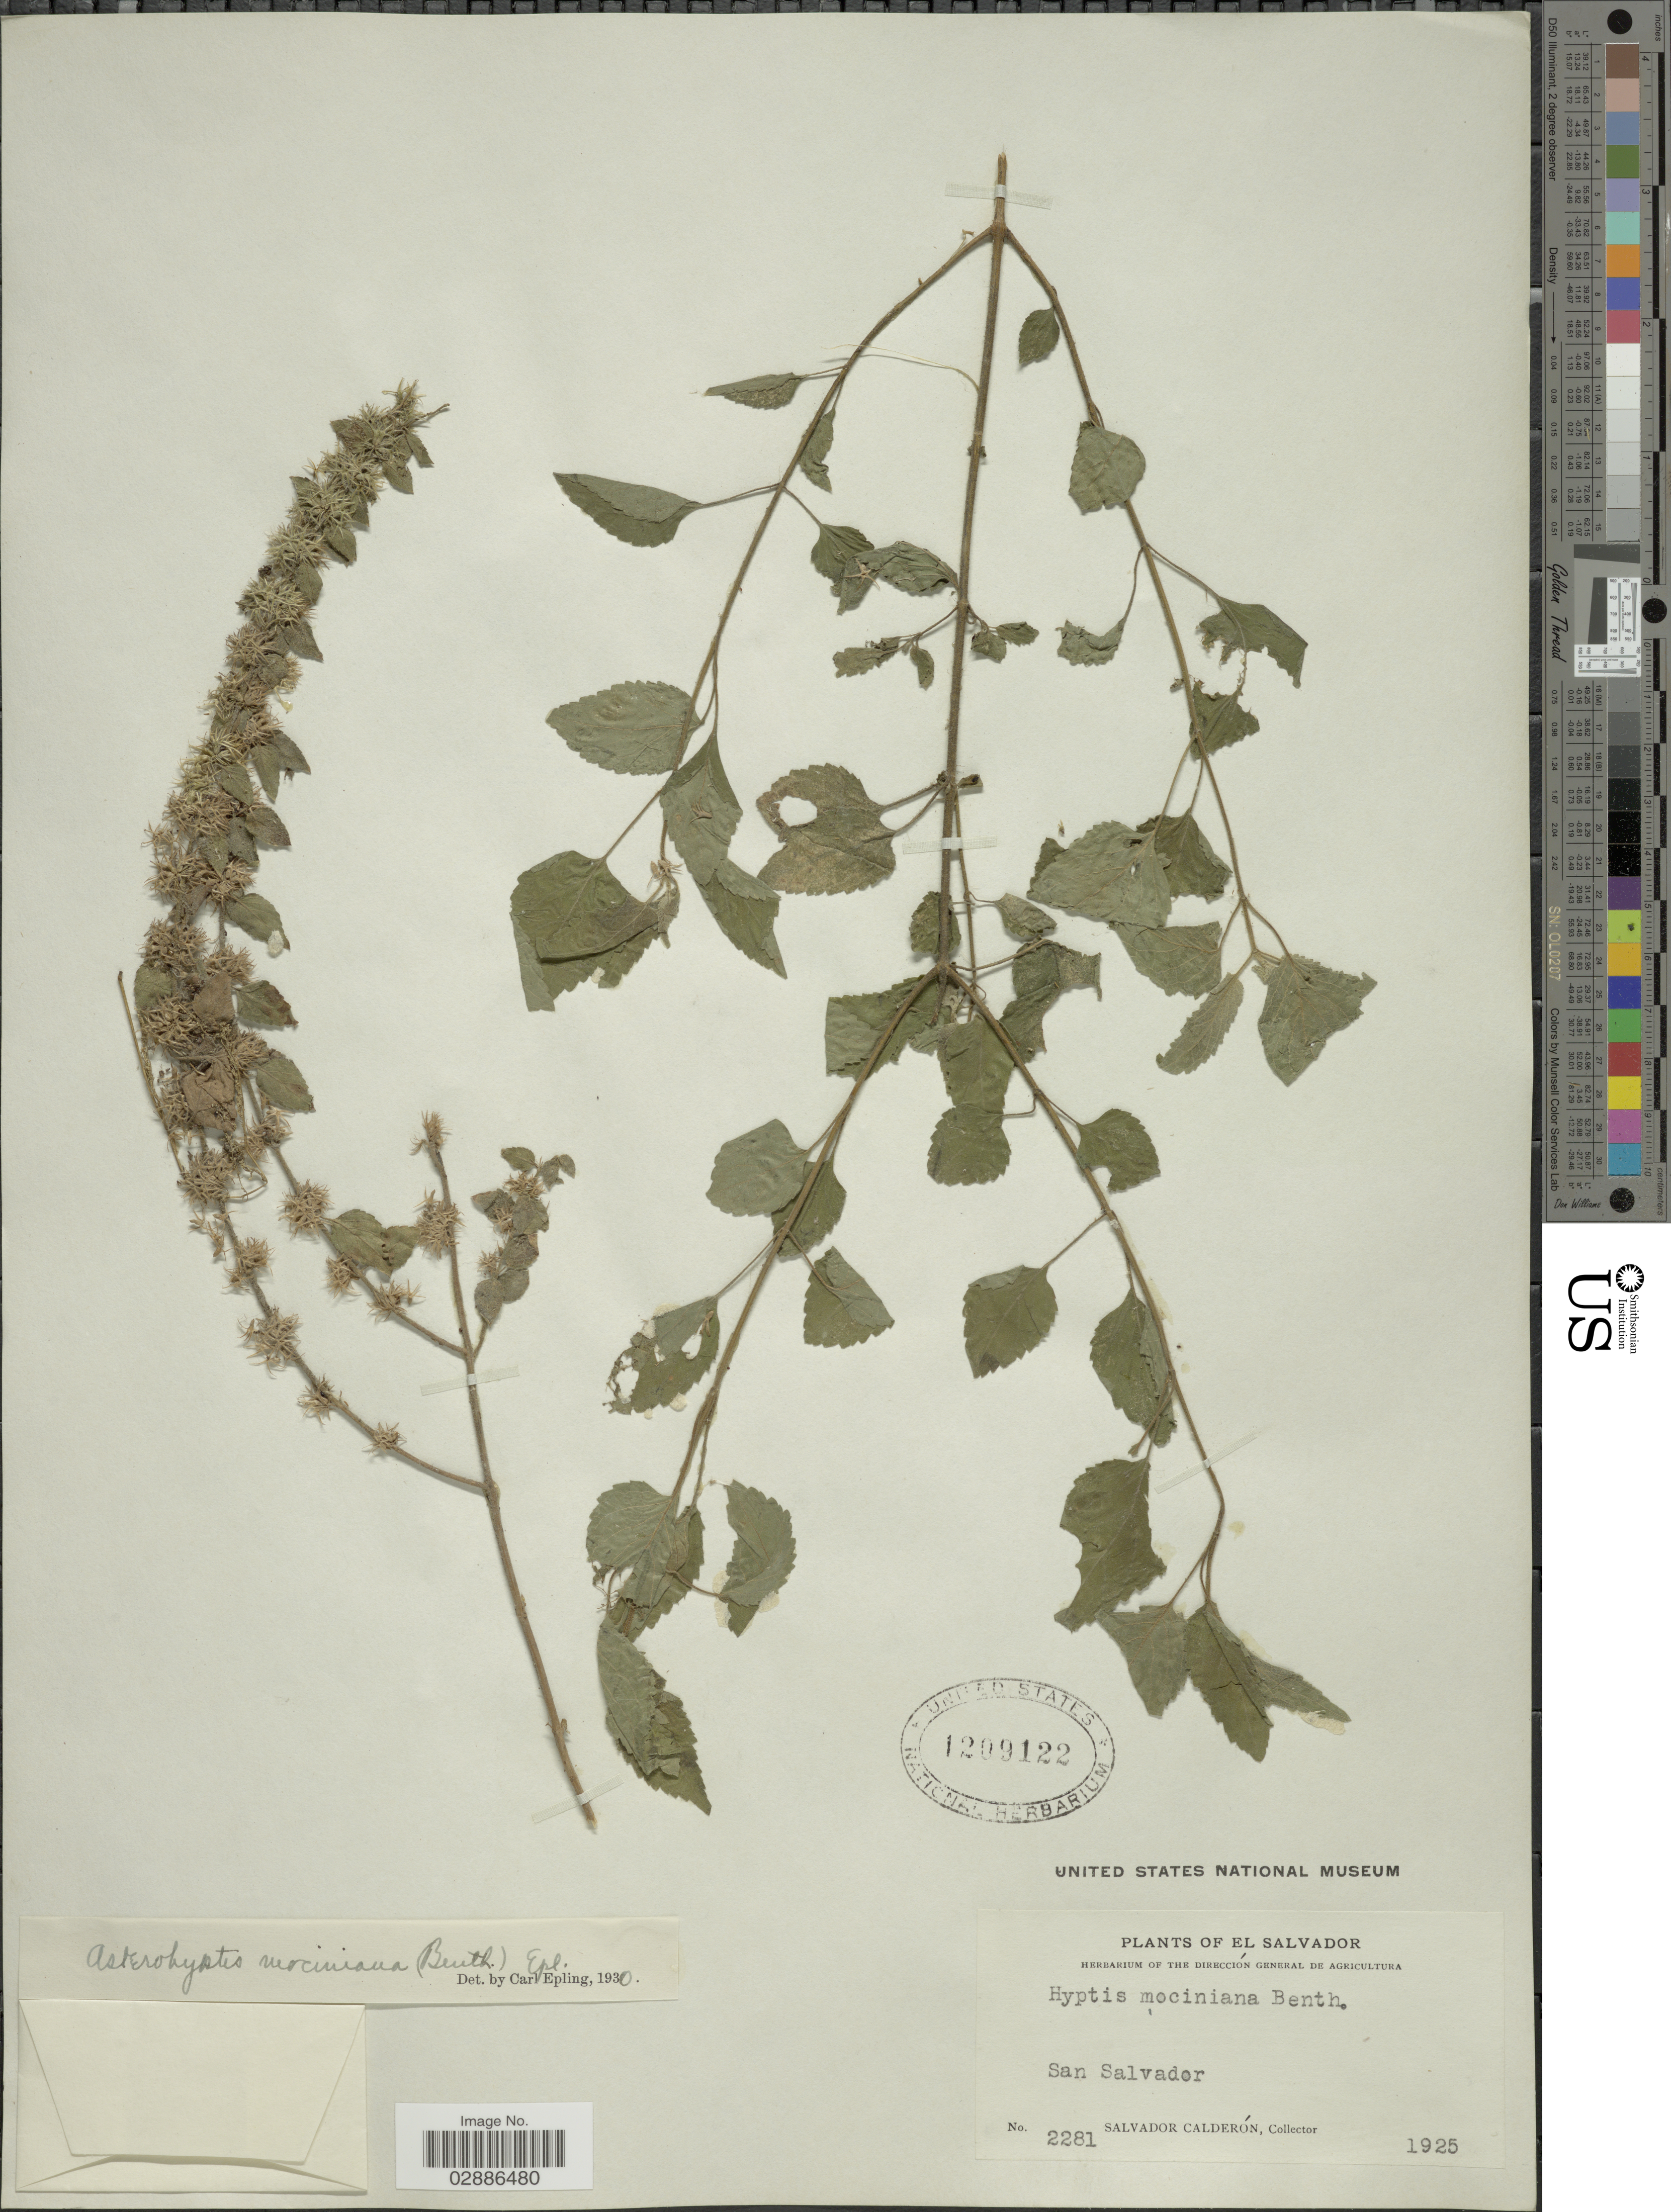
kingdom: Plantae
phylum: Tracheophyta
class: Magnoliopsida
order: Lamiales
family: Lamiaceae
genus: Asterohyptis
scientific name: Asterohyptis mociniana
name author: (Benth.) Epling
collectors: S. Calderón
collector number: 2281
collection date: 1925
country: El Salvador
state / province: San Salvador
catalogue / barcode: US 1209122